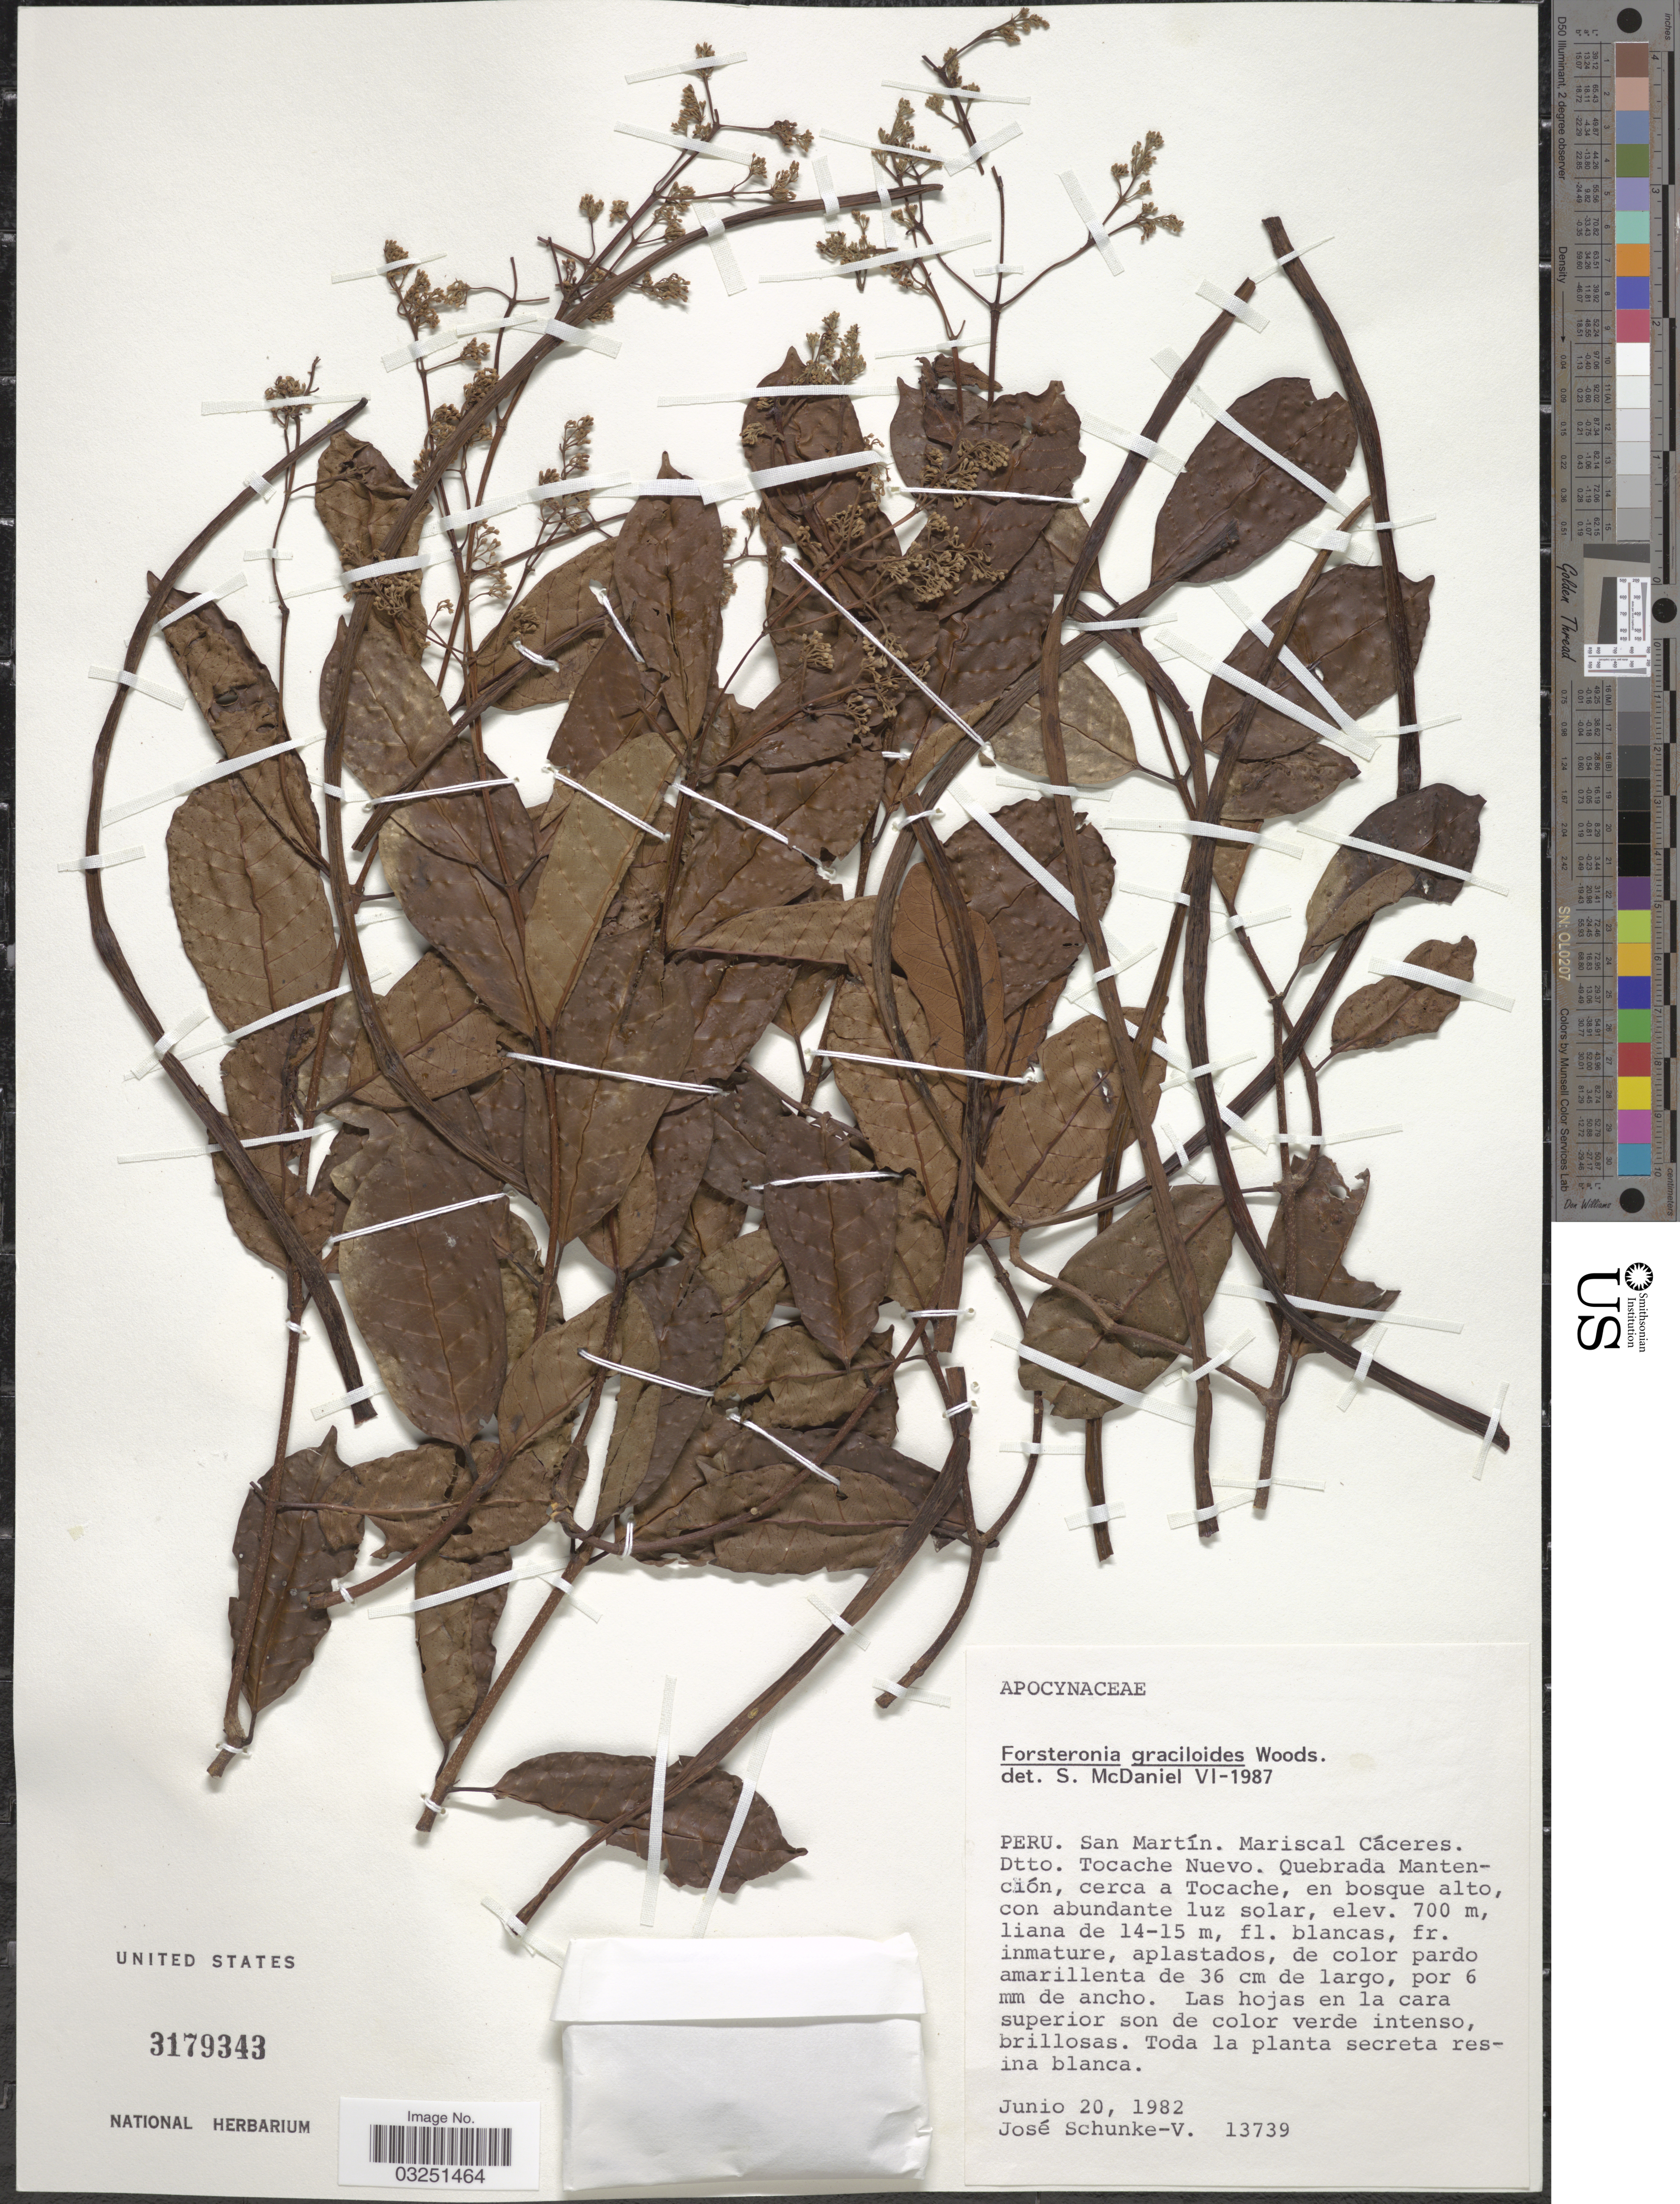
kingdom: Plantae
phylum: Tracheophyta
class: Magnoliopsida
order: Gentianales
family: Apocynaceae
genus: Forsteronia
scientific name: Forsteronia graciloides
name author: Woodson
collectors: J. Schunke Vigo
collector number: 13739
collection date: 1982-06-20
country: Peru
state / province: San Martín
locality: San Martín. Mariscal Cáceres. Dtto. Tocache Nuevo. Quebrada Mantención, cerca a Tocache.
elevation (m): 700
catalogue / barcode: US 3179343